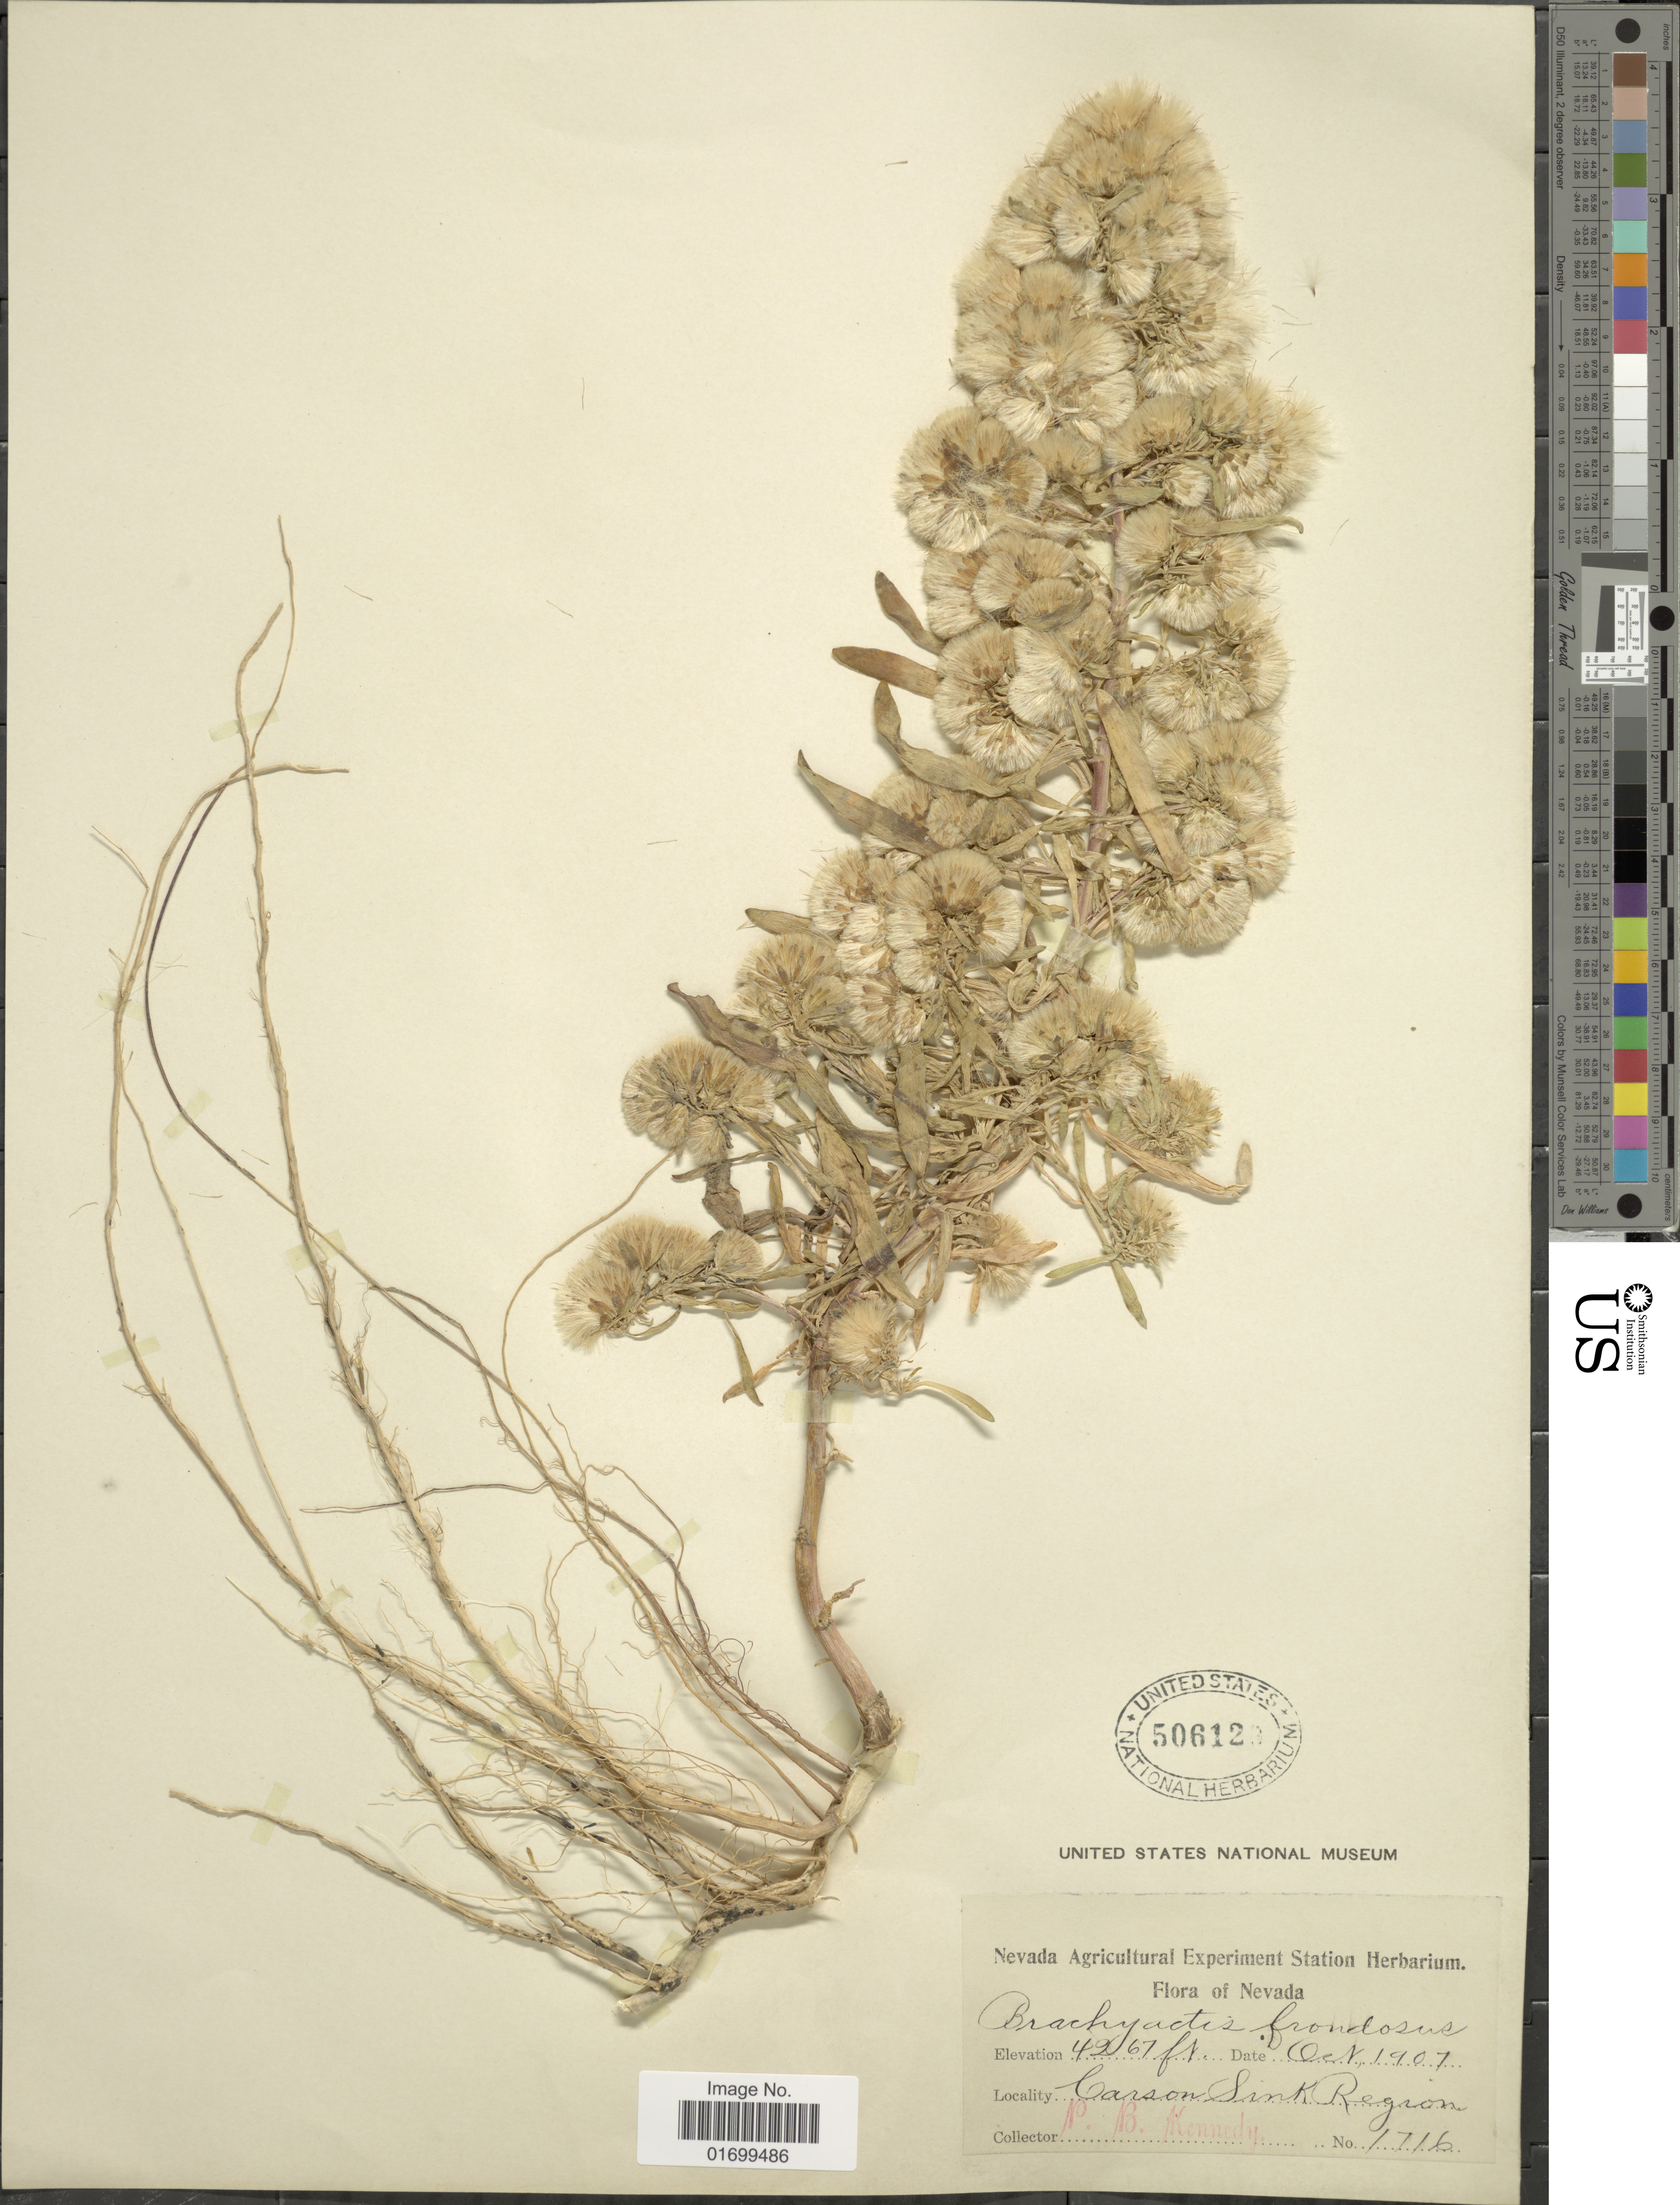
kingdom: Plantae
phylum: Tracheophyta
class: Magnoliopsida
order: Asterales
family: Asteraceae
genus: Symphyotrichum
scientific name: Symphyotrichum frondosum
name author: (Nutt.) G.L. Nesom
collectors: P. B. Kennedy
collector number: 1716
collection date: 1907-10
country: United States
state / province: Nevada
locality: Carson Sink Region.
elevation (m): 1301